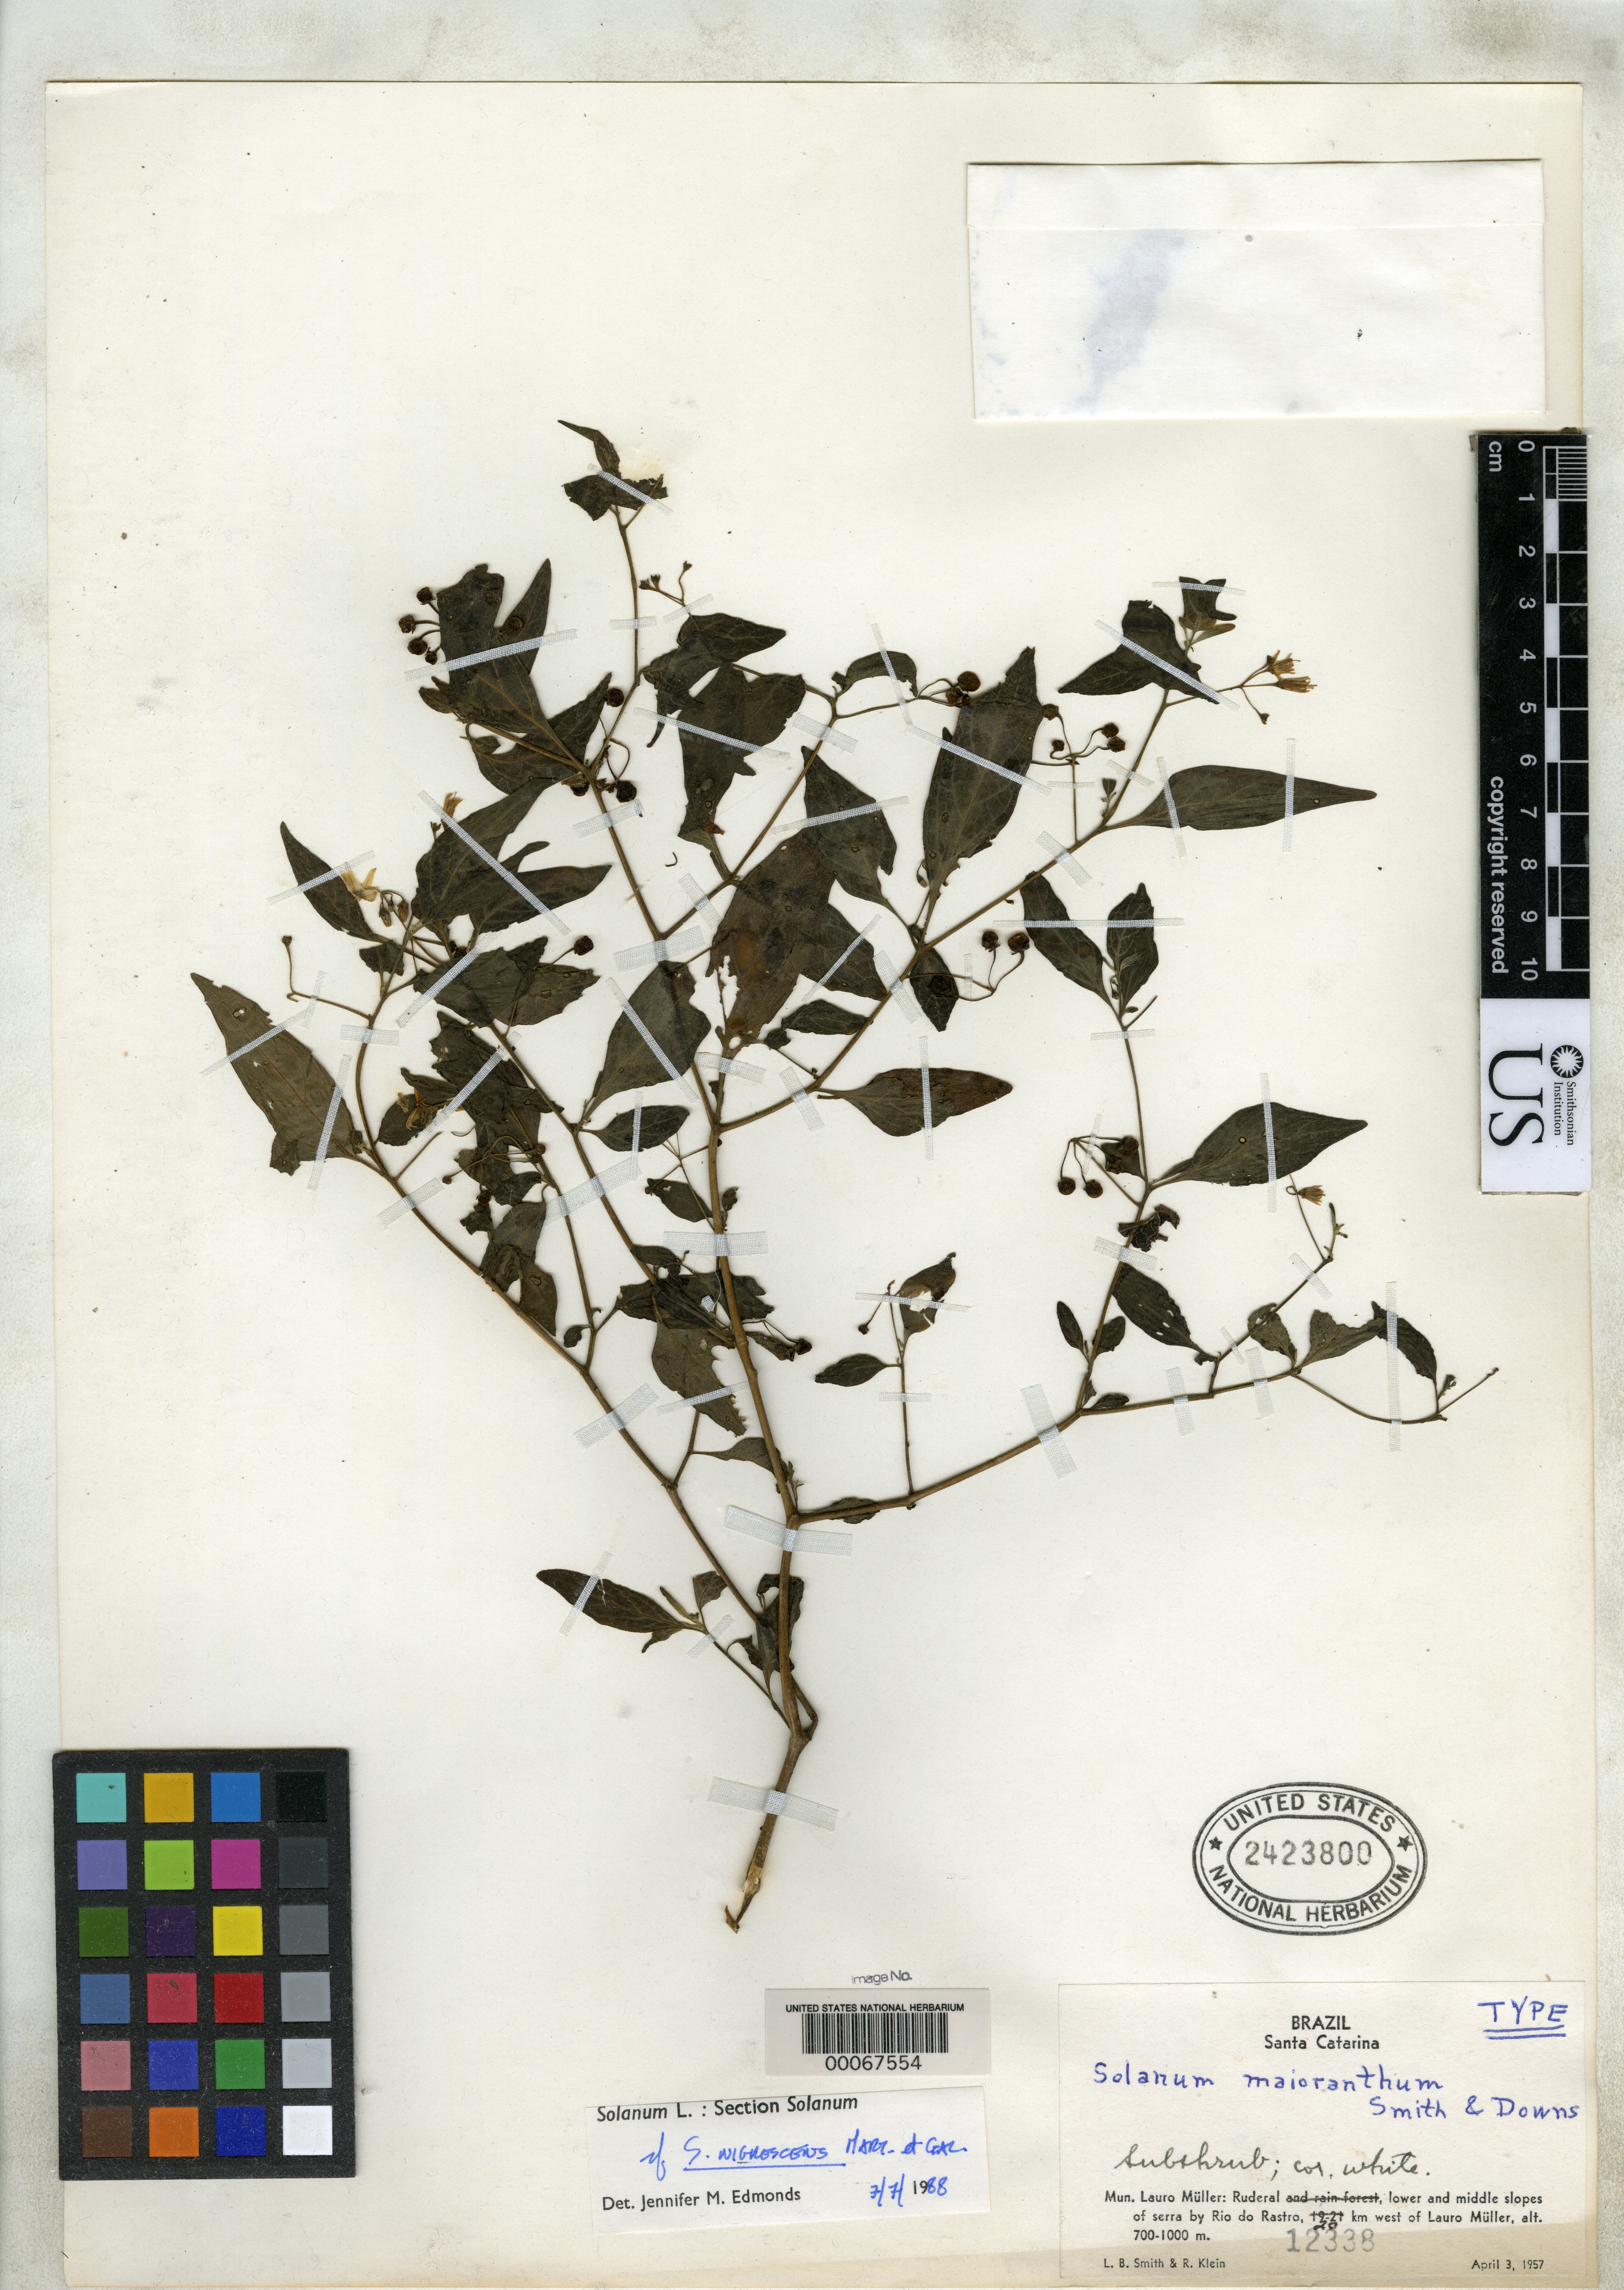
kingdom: Plantae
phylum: Tracheophyta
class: Magnoliopsida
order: Solanales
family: Solanaceae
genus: Solanum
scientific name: Solanum maioranthum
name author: L.B. Sm. & Downs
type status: Holotype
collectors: L. Smith & R. M. Klein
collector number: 12338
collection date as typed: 03 Apr 1957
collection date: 1957-04-03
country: Brazil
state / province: Santa Catarina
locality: Lauro Mueller, Rio Dorastro.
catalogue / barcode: US 2423800